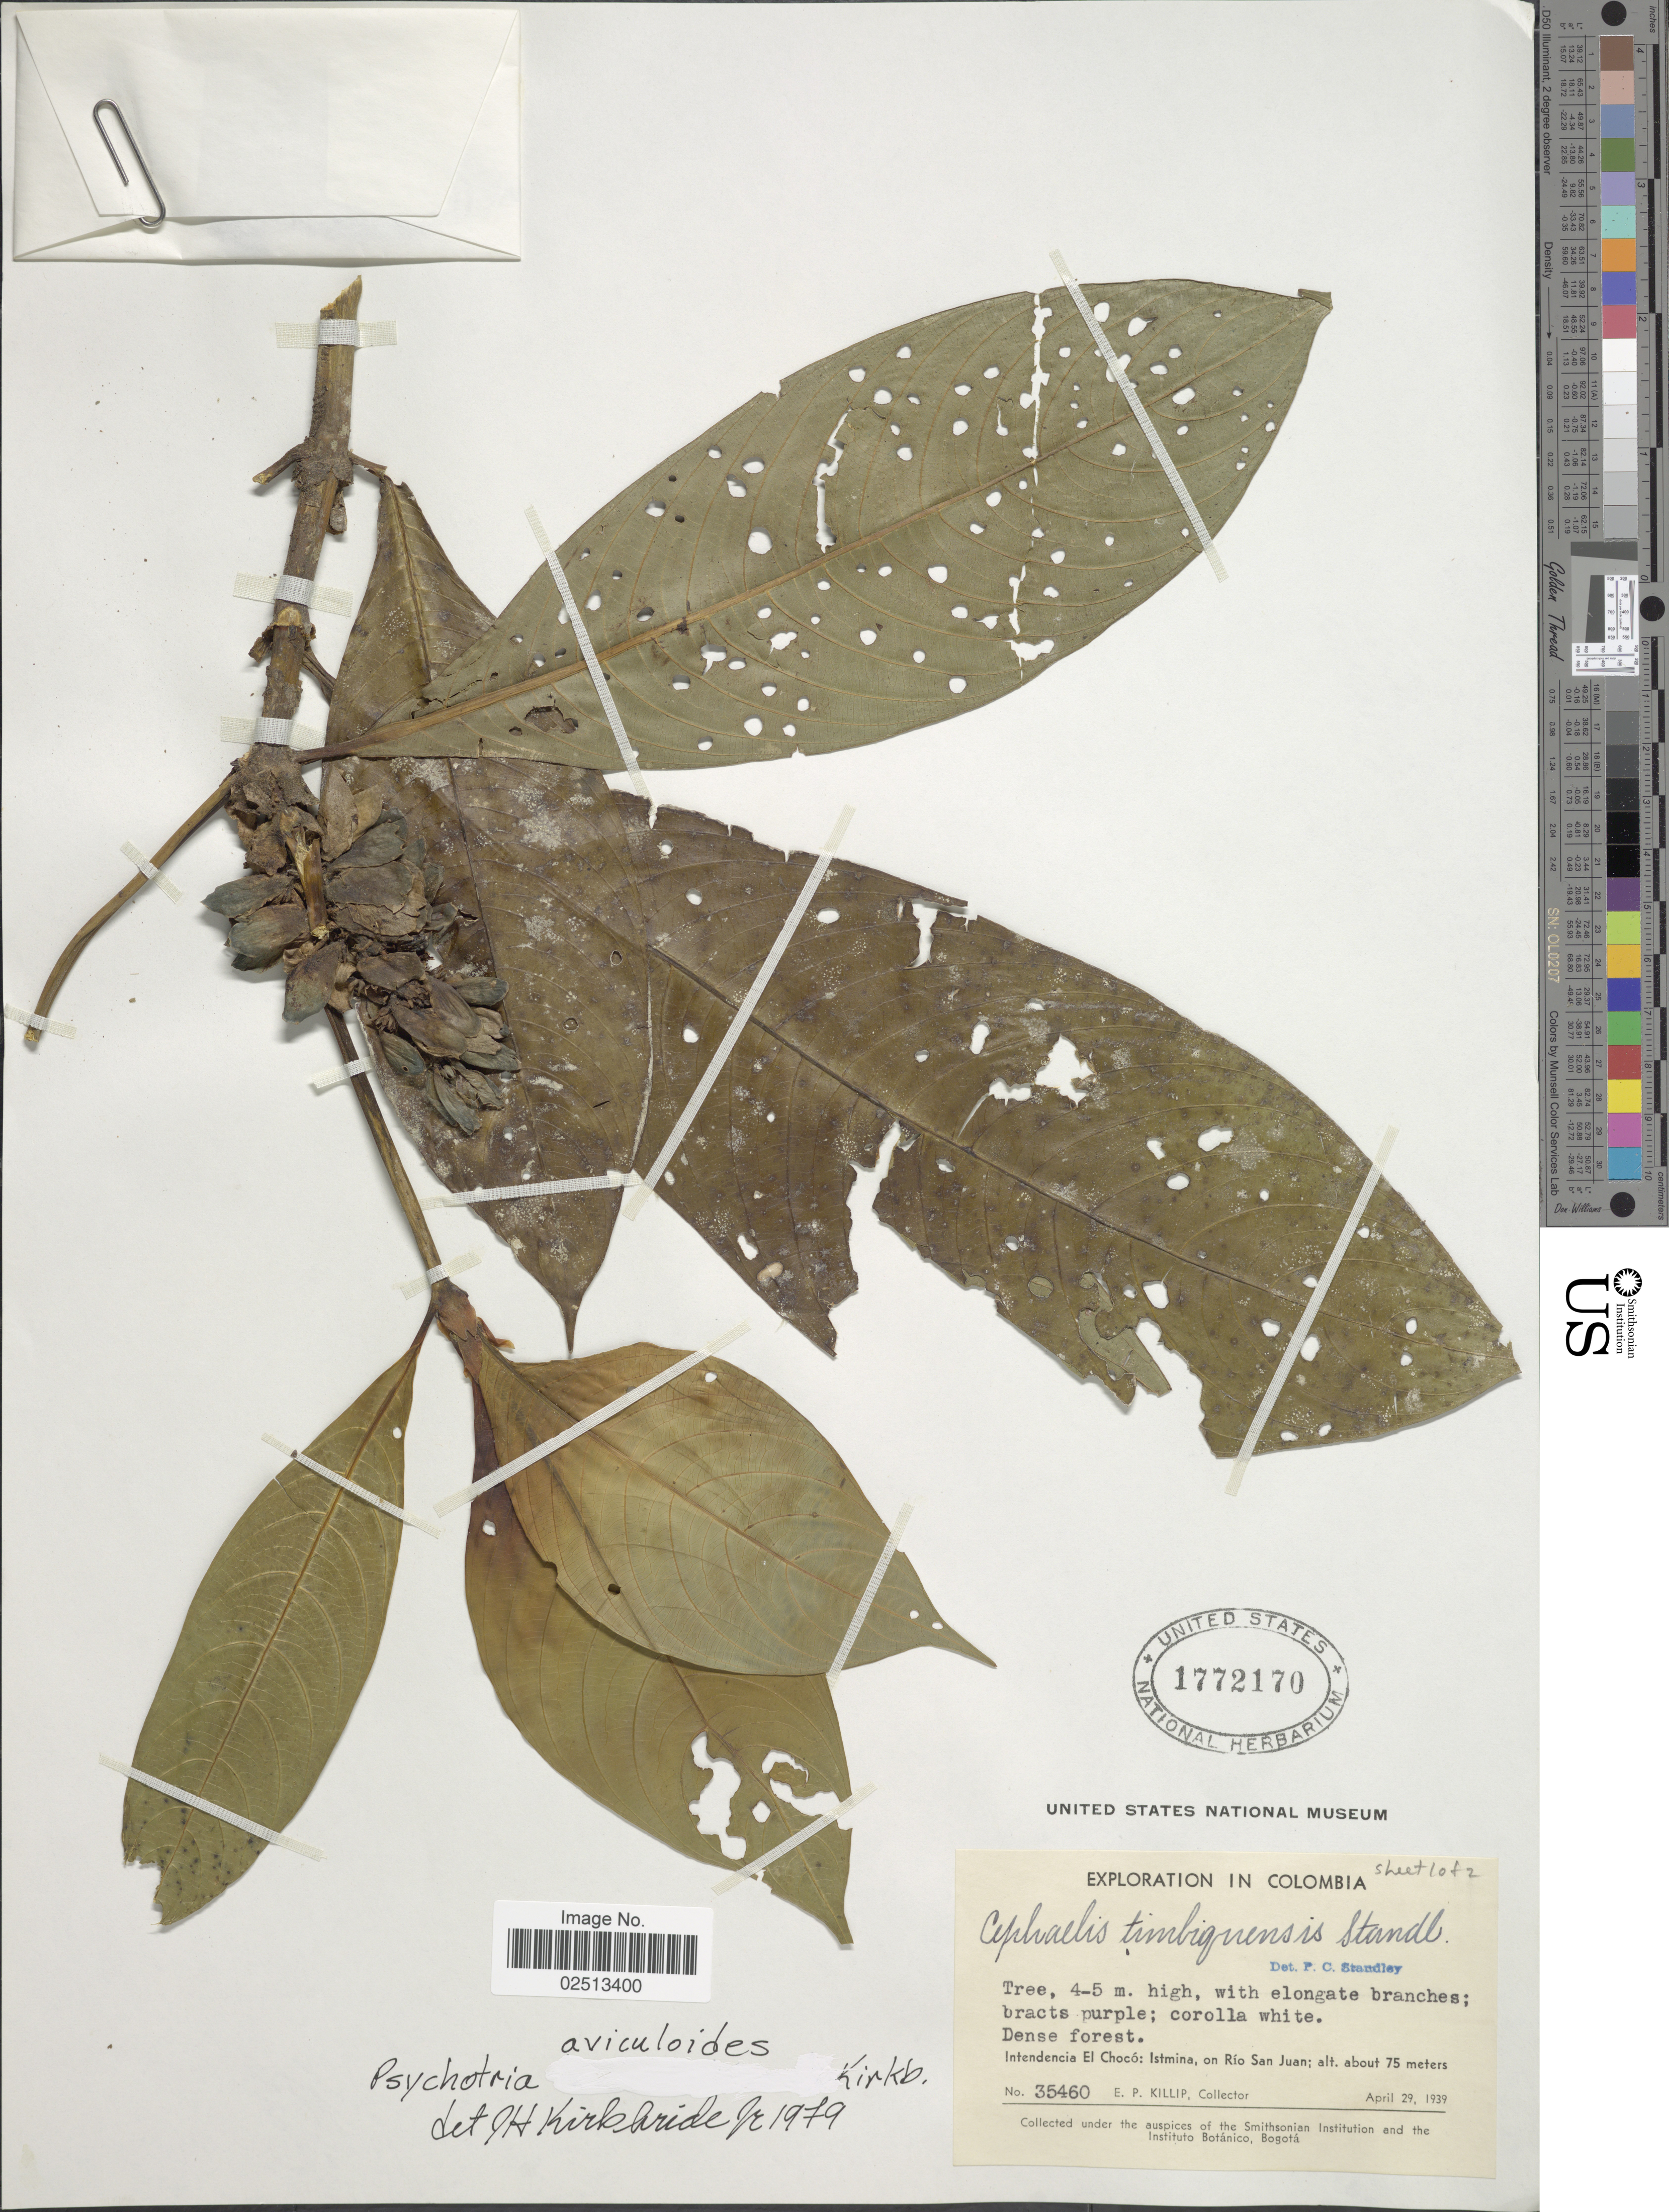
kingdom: Plantae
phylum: Tracheophyta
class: Magnoliopsida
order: Gentianales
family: Rubiaceae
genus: Psychotria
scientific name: Psychotria aviculoides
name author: J.H. Kirkbr.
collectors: E. P. Killip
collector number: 35460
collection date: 1939-04-29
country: Colombia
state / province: Chocó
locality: Dense forest. Intendencia El Chocó: Istmina, on Rio San Juan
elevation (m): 75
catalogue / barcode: US 1772170